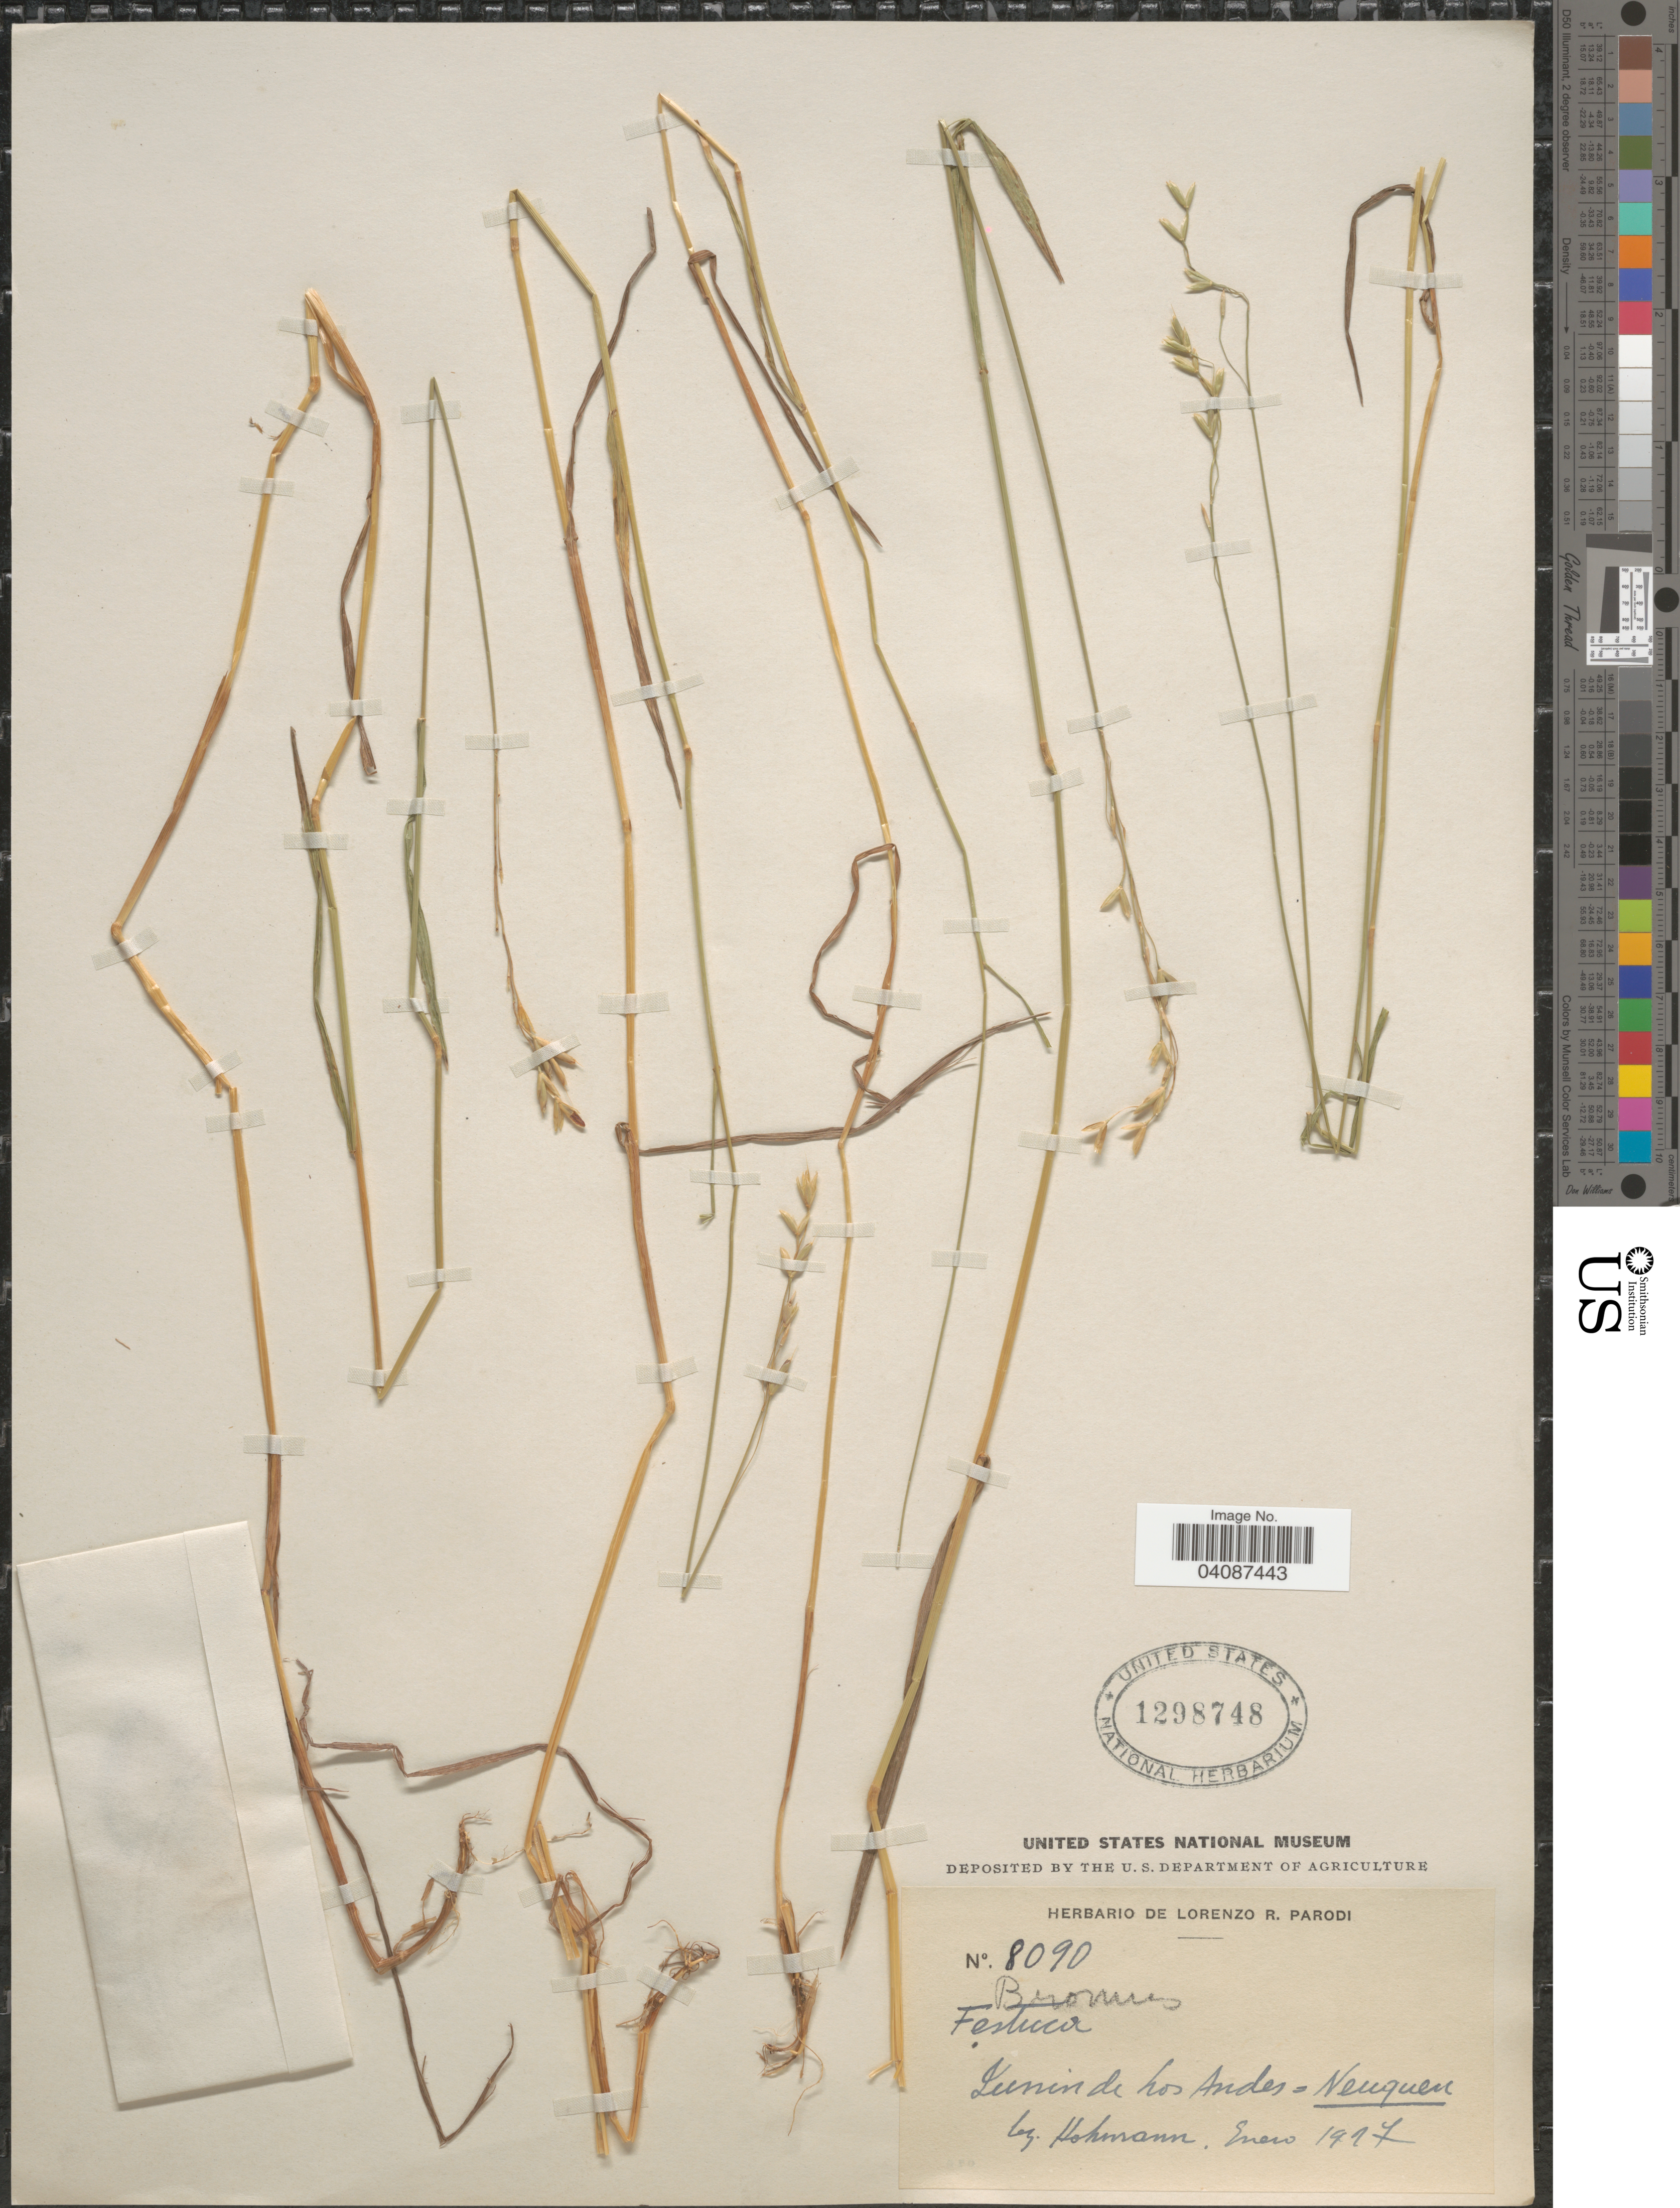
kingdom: Plantae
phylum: Tracheophyta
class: Liliopsida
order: Poales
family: Poaceae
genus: Bromus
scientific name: Bromus sp.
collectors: Hohmann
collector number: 8090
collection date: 1927-01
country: Argentina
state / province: Neuquen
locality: Junin de Los Andes.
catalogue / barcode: US 1298748